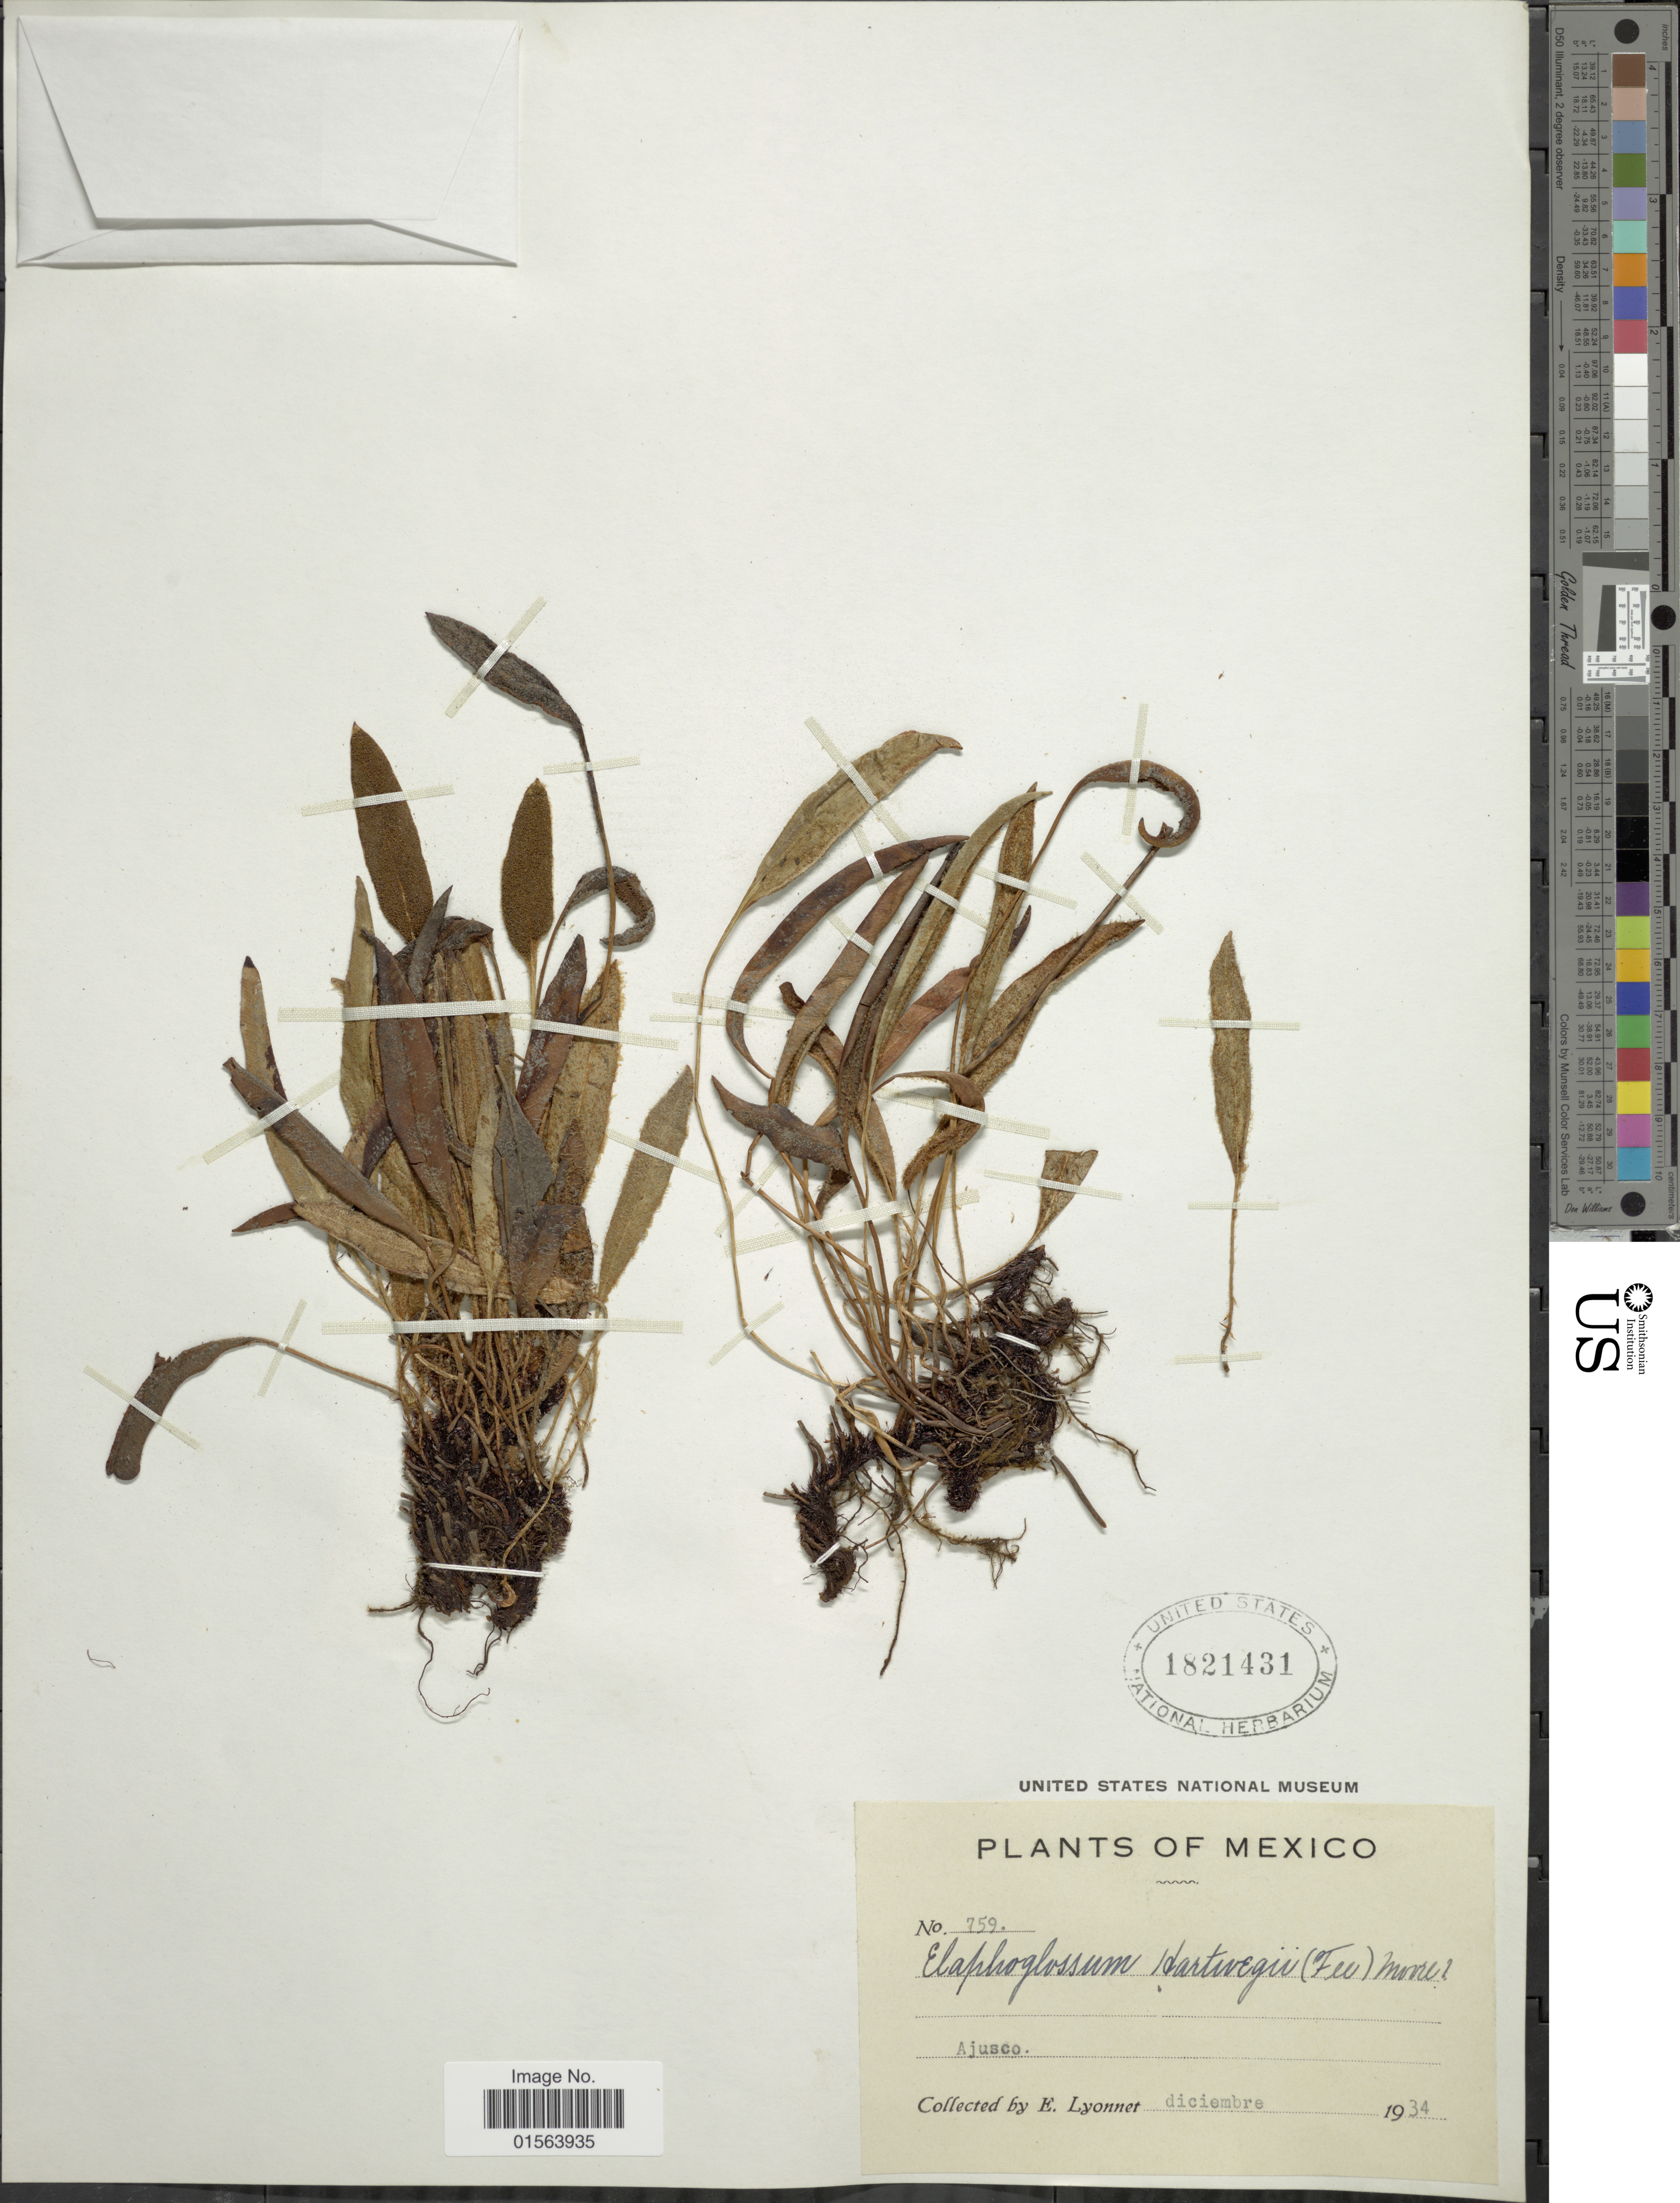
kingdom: Plantae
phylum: Tracheophyta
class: Polypodiopsida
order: Polypodiales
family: Dryopteridaceae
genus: Elaphoglossum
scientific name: Elaphoglossum gratum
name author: (Fée) T. Moore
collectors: E. Lyonnet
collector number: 759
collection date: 1934-12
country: Mexico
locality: Ajusco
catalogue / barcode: US 1821431